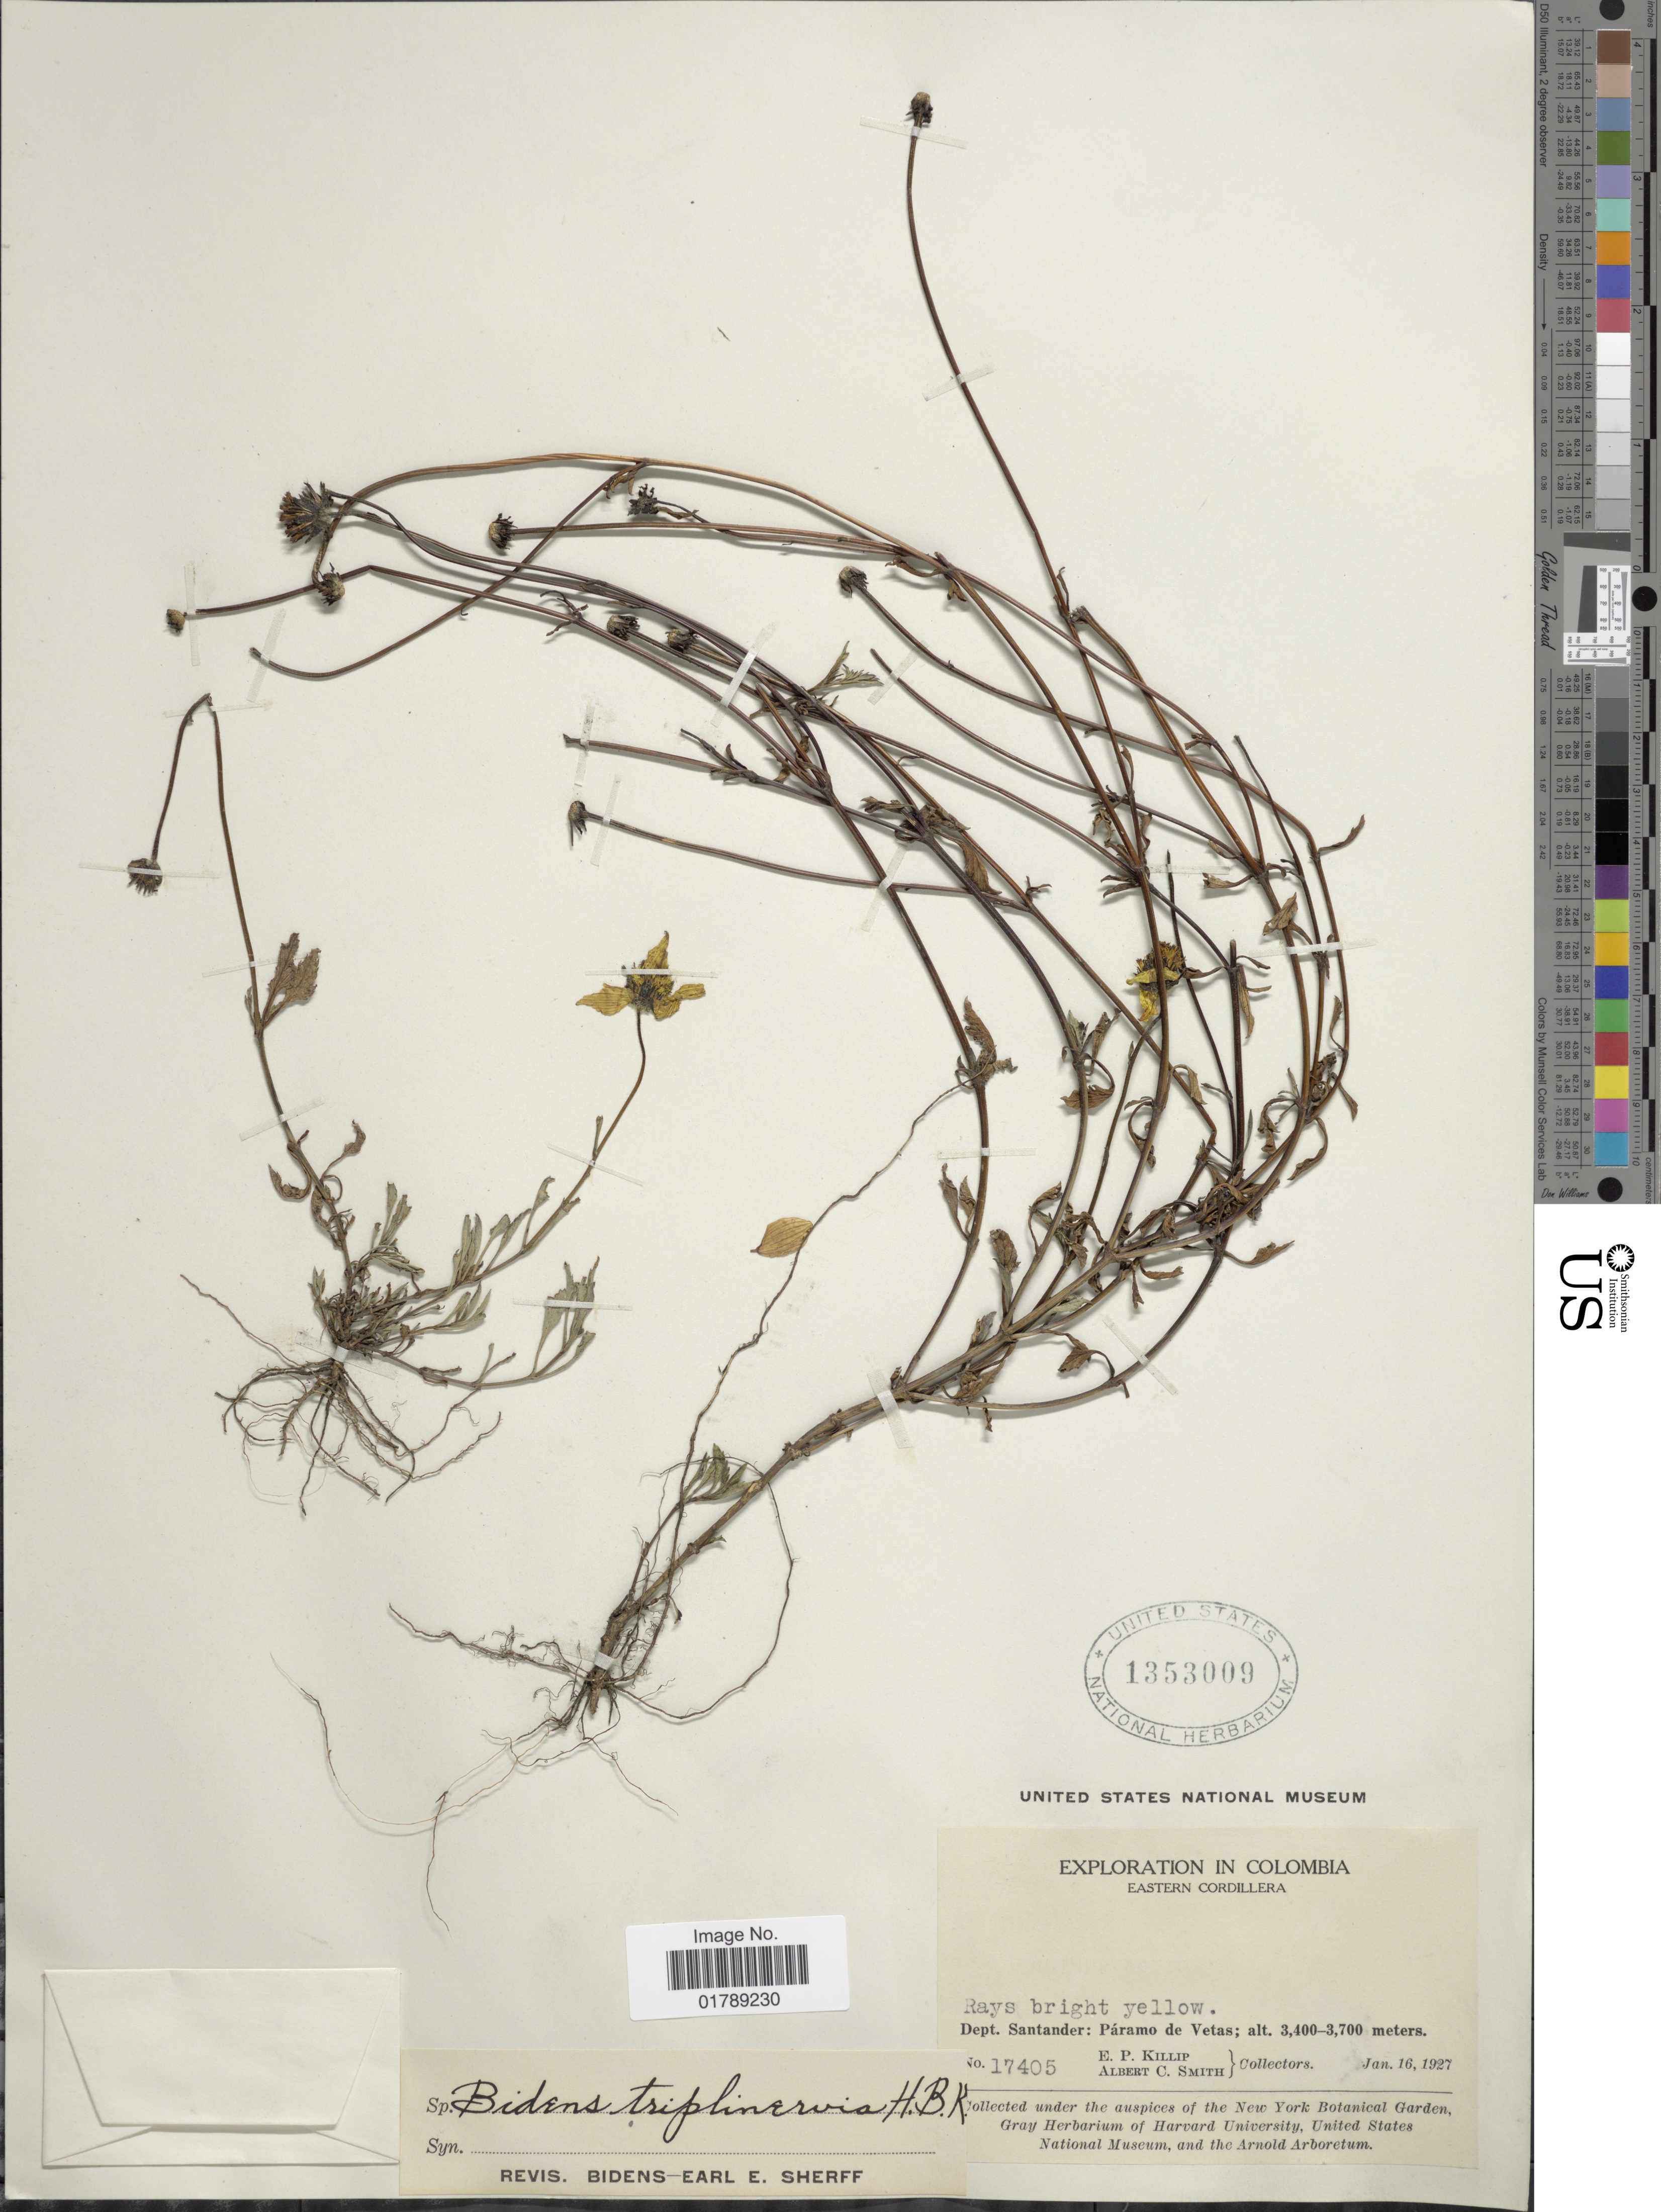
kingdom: Plantae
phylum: Tracheophyta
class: Magnoliopsida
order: Asterales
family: Asteraceae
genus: Bidens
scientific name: Bidens triplinervia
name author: Kunth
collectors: E. P. Killip & A. C. Smith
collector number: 17405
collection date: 1927-01-16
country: Colombia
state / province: Santander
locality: Páramo de Vetas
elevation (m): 3400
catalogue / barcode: US 1353009